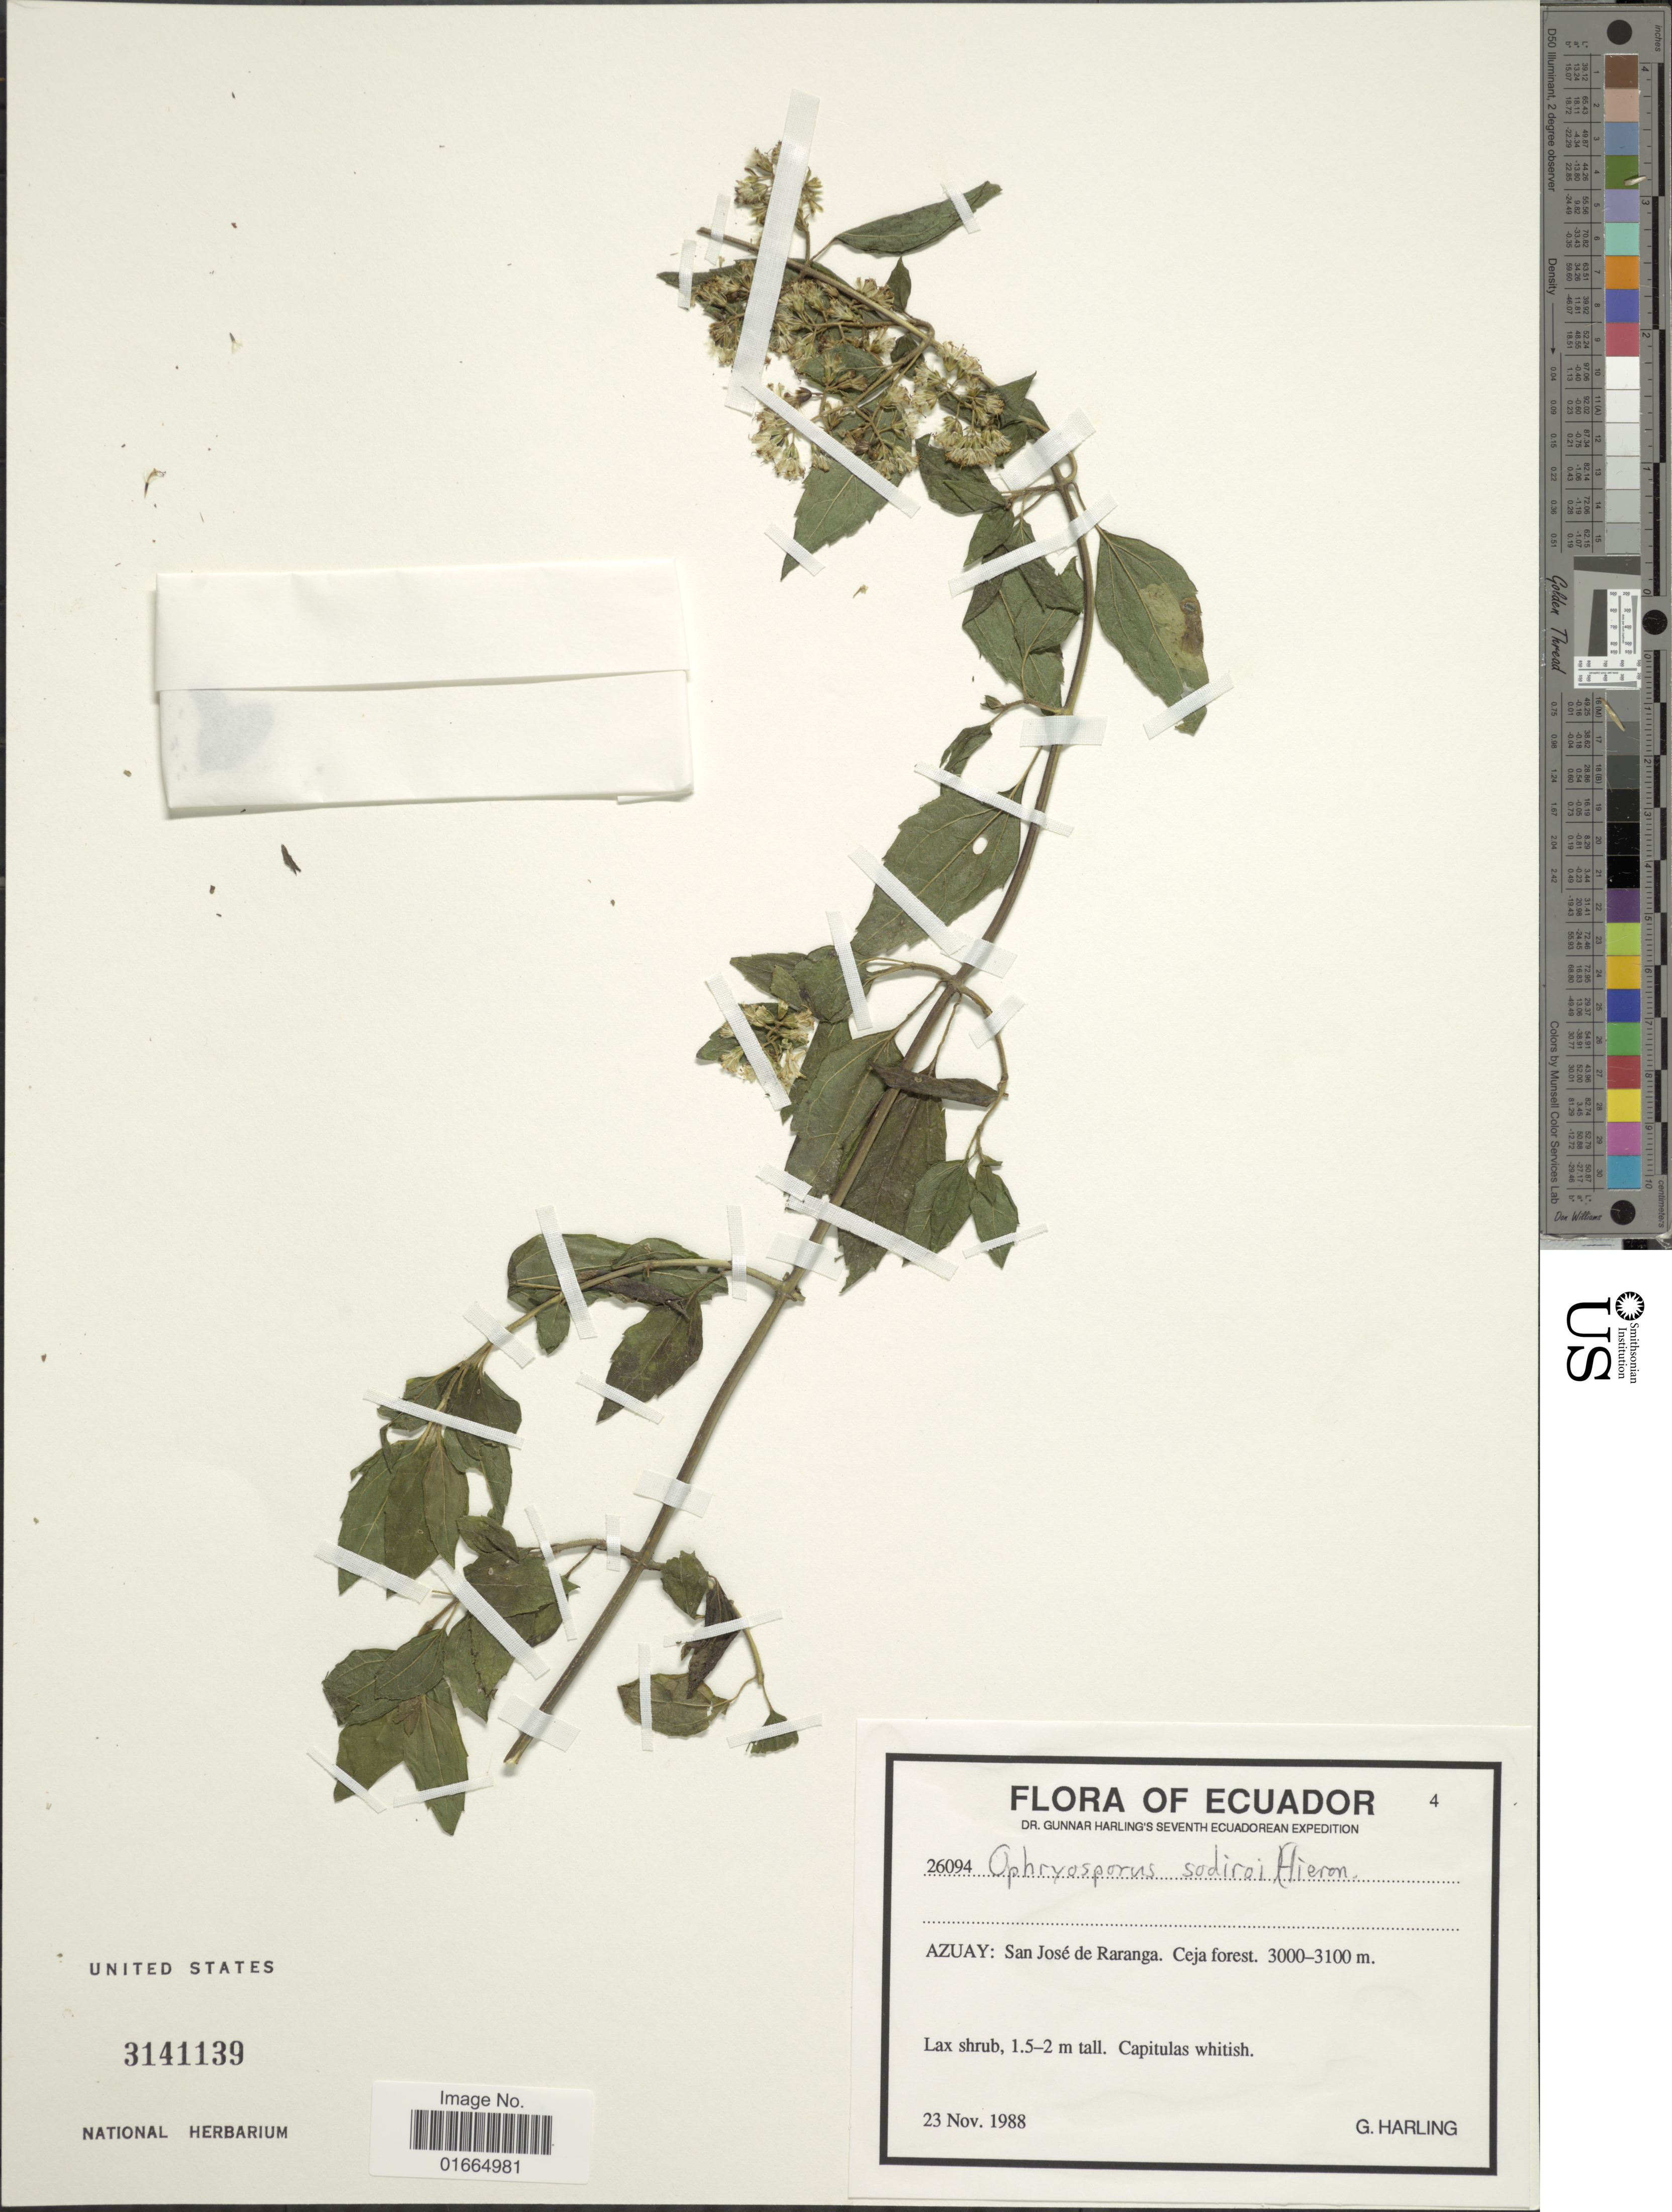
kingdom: Plantae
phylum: Tracheophyta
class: Magnoliopsida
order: Asterales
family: Asteraceae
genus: Ophryosporus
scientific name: Ophryosporus sodiroi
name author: Hieron.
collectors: G. Harling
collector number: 26094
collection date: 1988-11-23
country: Ecuador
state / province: Azuay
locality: Azuay: San José de Raranga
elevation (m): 3000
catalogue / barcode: US 3141139